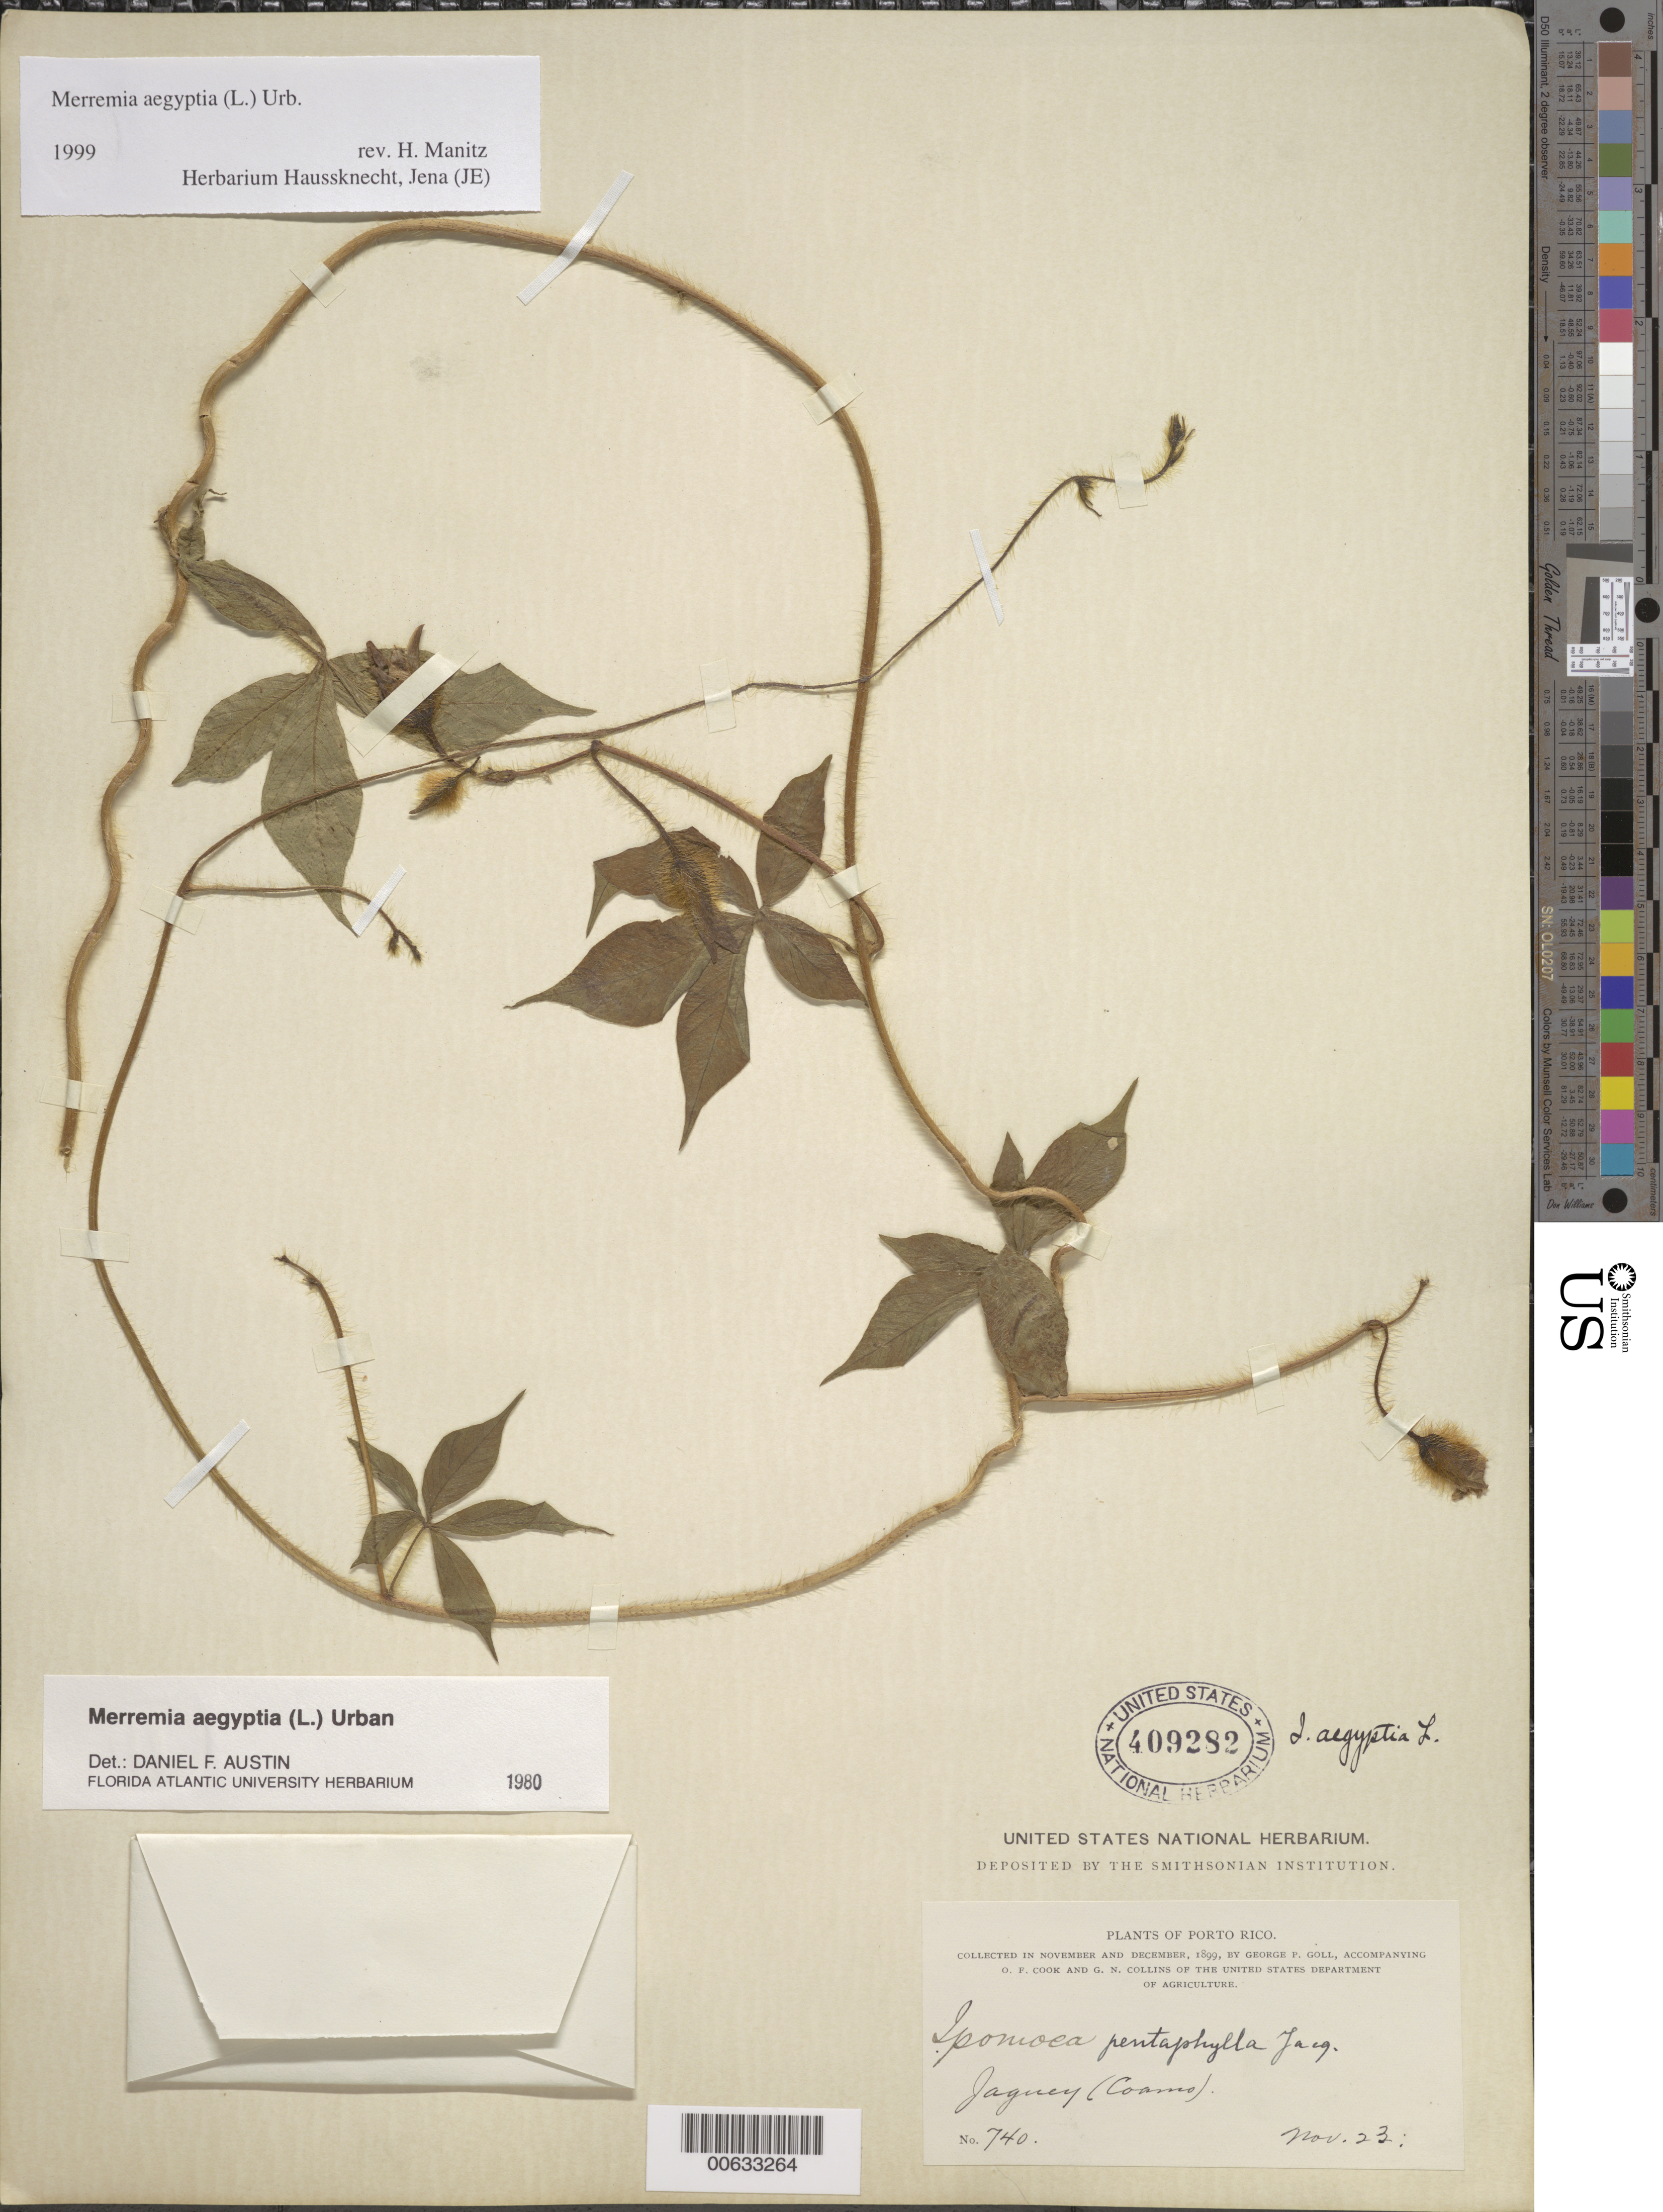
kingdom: Plantae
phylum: Tracheophyta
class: Magnoliopsida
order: Solanales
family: Convolvulaceae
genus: Distimake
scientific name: Distimake aegyptius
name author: (L.) A. R. Simões & Staples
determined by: Strong, Mark T., (BOT), Smithsonian Institution - National Museum of Natural History (UNITED STATES)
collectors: G. P. Goll, O. F. Cook & G. Collins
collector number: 740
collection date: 1899-11-23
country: Puerto Rico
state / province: Coamo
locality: Porto Rico, Jaguey (Coamo).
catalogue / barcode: US 409282